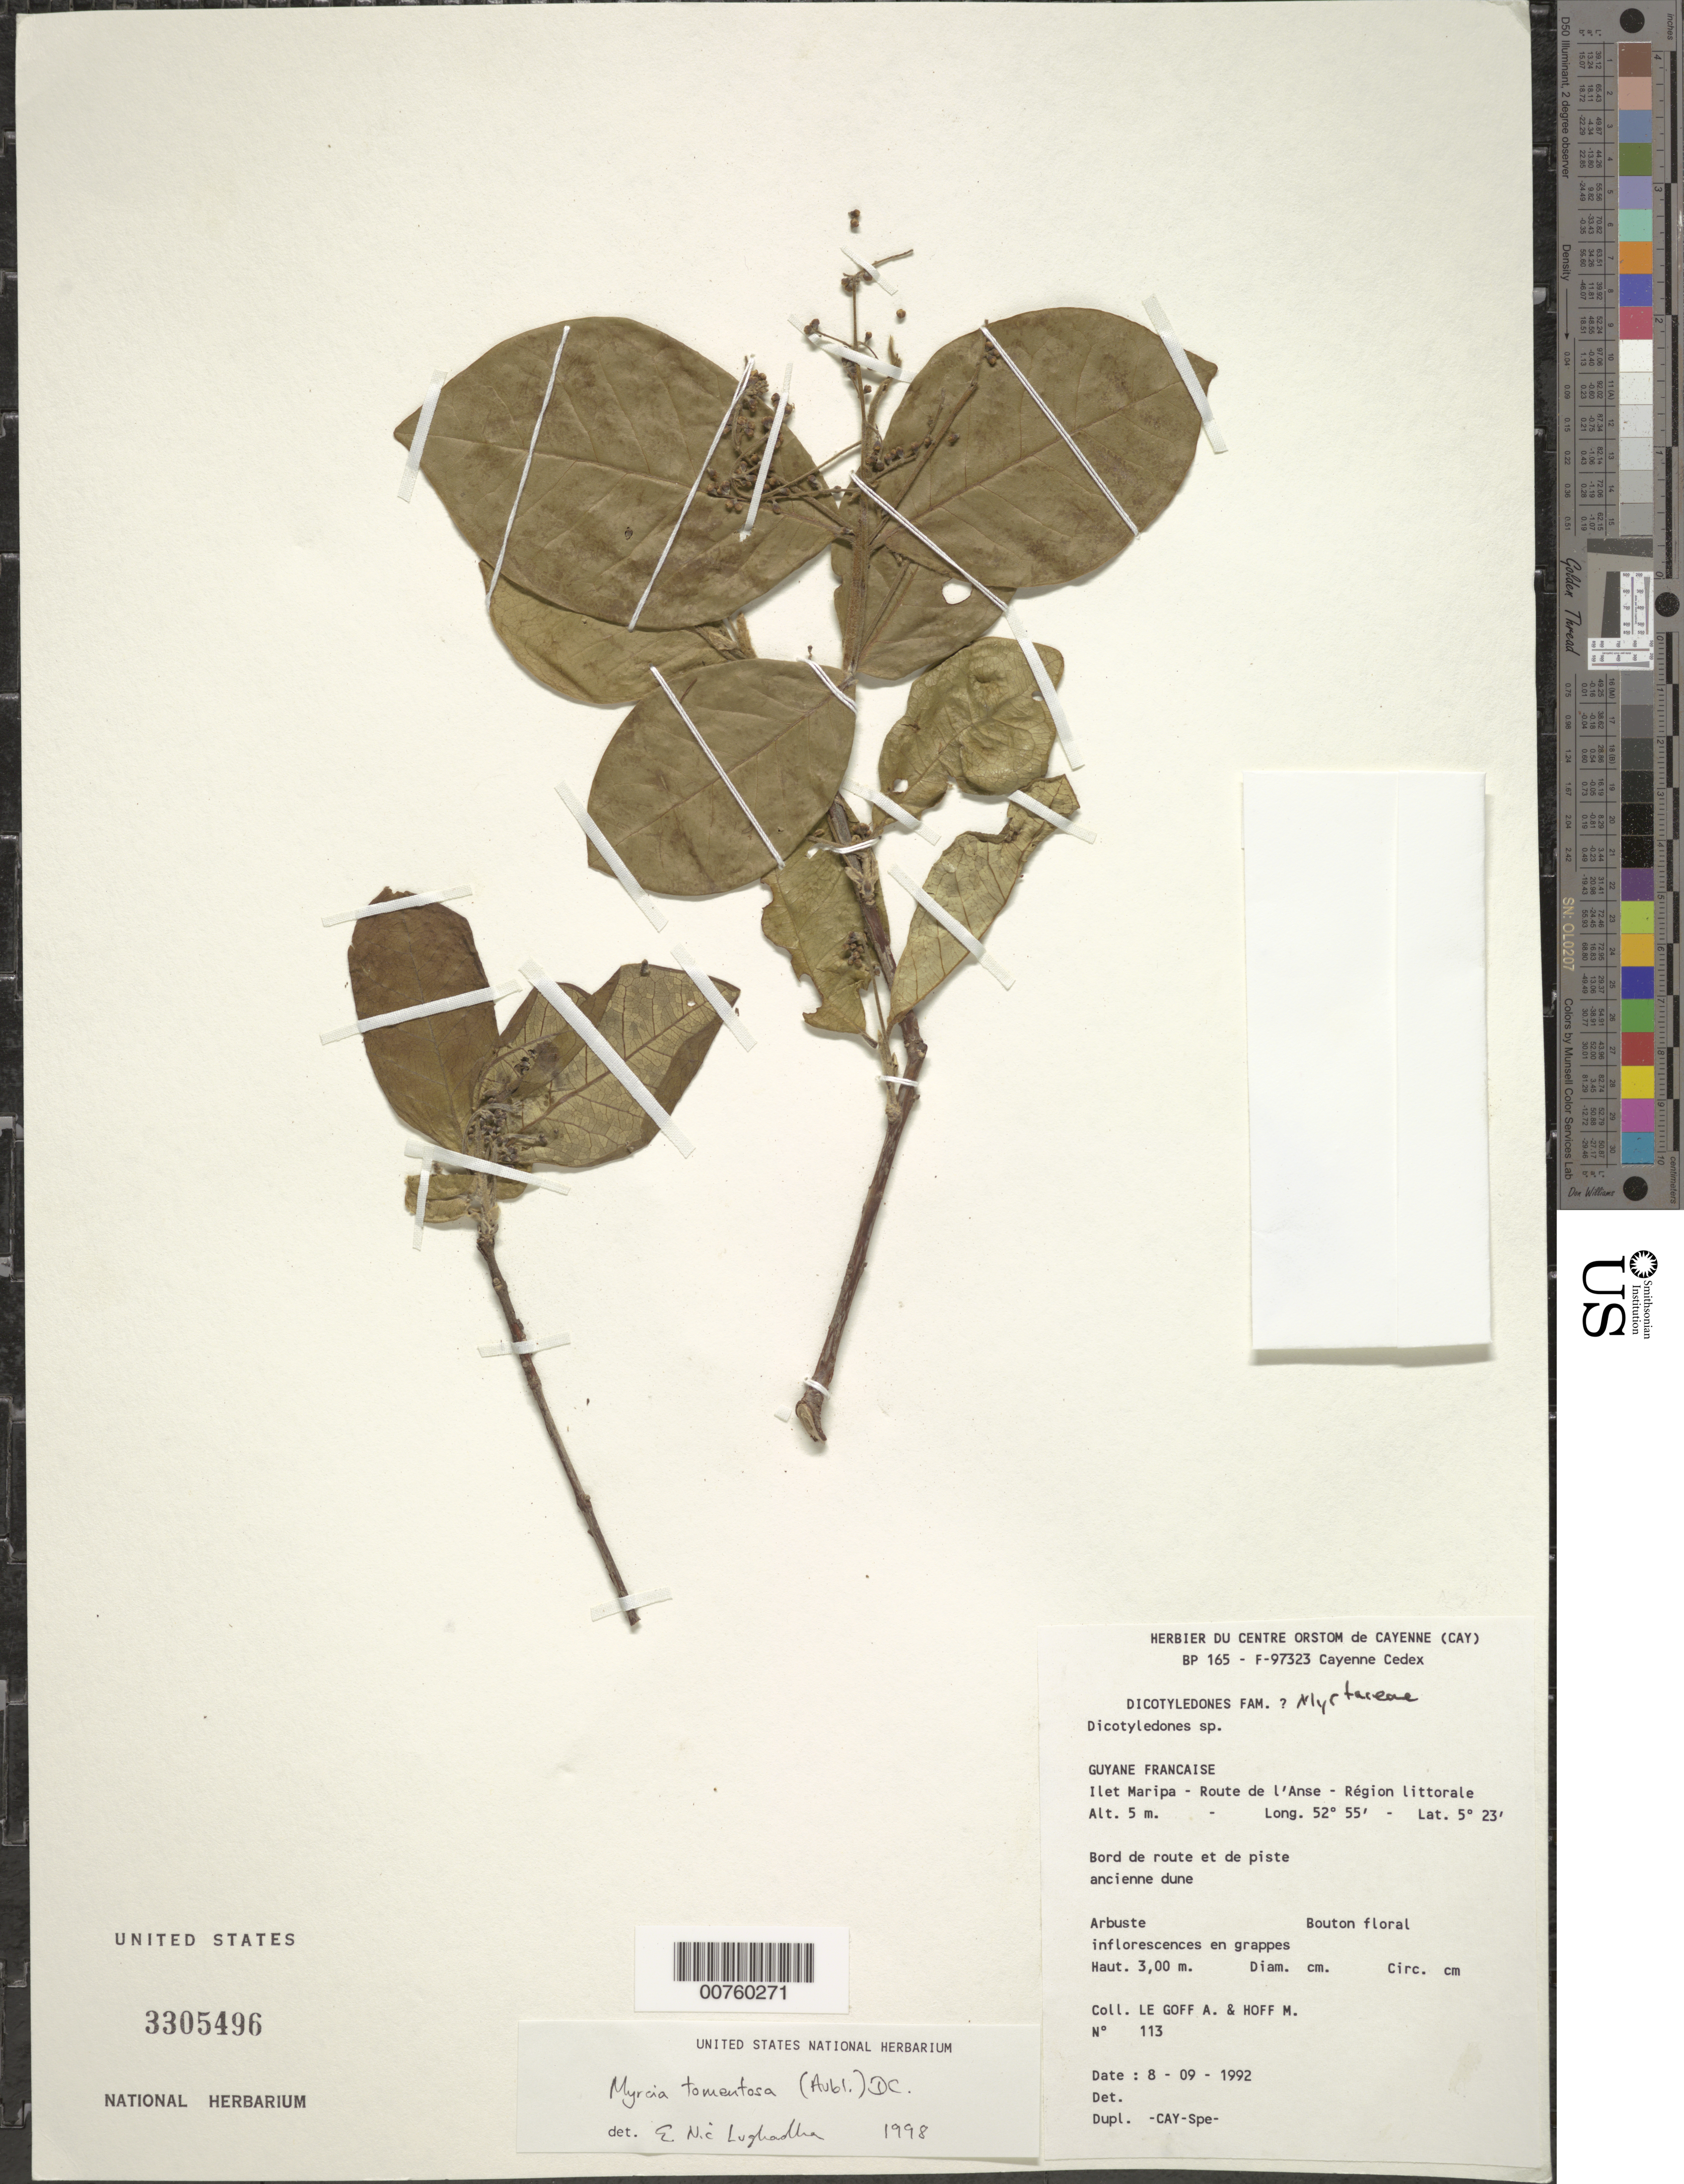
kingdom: Plantae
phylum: Tracheophyta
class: Magnoliopsida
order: Myrtales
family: Myrtaceae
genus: Myrcia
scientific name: Myrcia tomentosa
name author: (Aubl.) DC.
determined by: Nic Lughadha, E. M.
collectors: A. Le Goff & M. Hoff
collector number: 113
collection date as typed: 8-Sep-92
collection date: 1992-09-08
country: French Guiana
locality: Route de l'Anse, Ilet Maripa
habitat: Bord de route et de piste ancienne dune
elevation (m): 5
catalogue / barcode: US 3305496